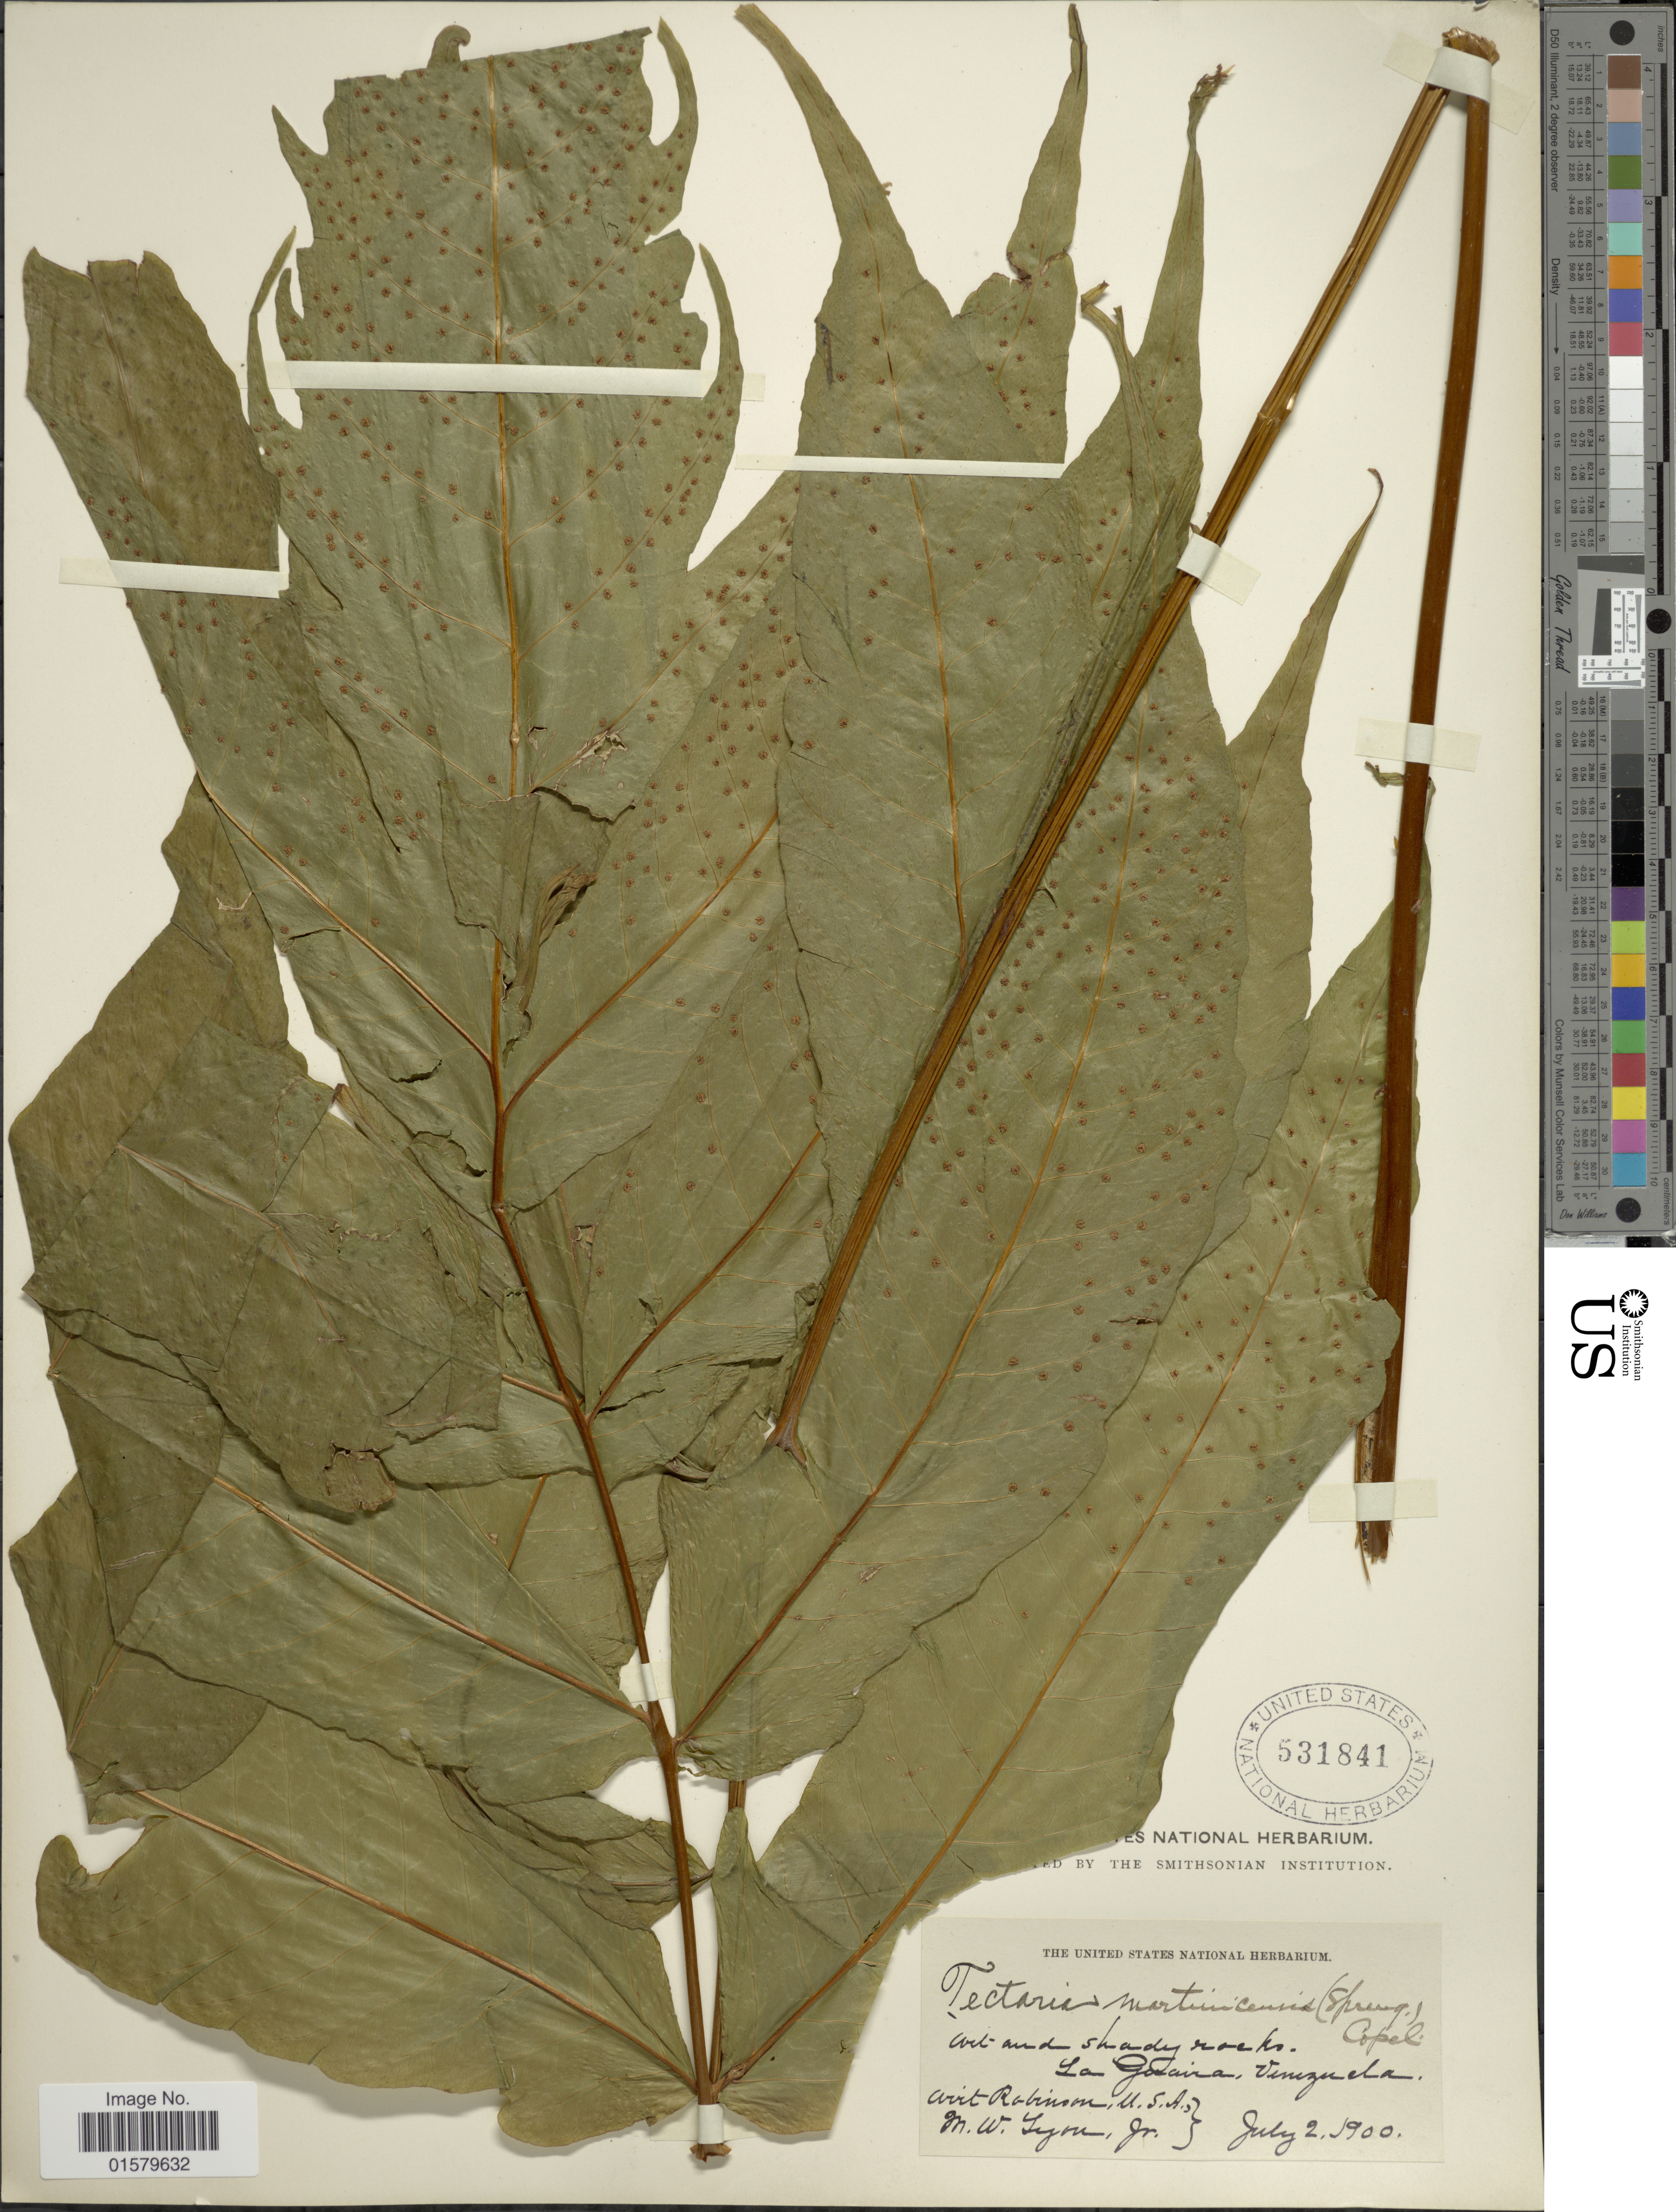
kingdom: Plantae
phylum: Tracheophyta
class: Polypodiopsida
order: Polypodiales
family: Tectariaceae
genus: Tectaria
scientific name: Tectaria incisa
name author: Cav.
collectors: M. Lyon Jr.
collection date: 1900-07-02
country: Venezuela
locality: La Guaira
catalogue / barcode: US 531841